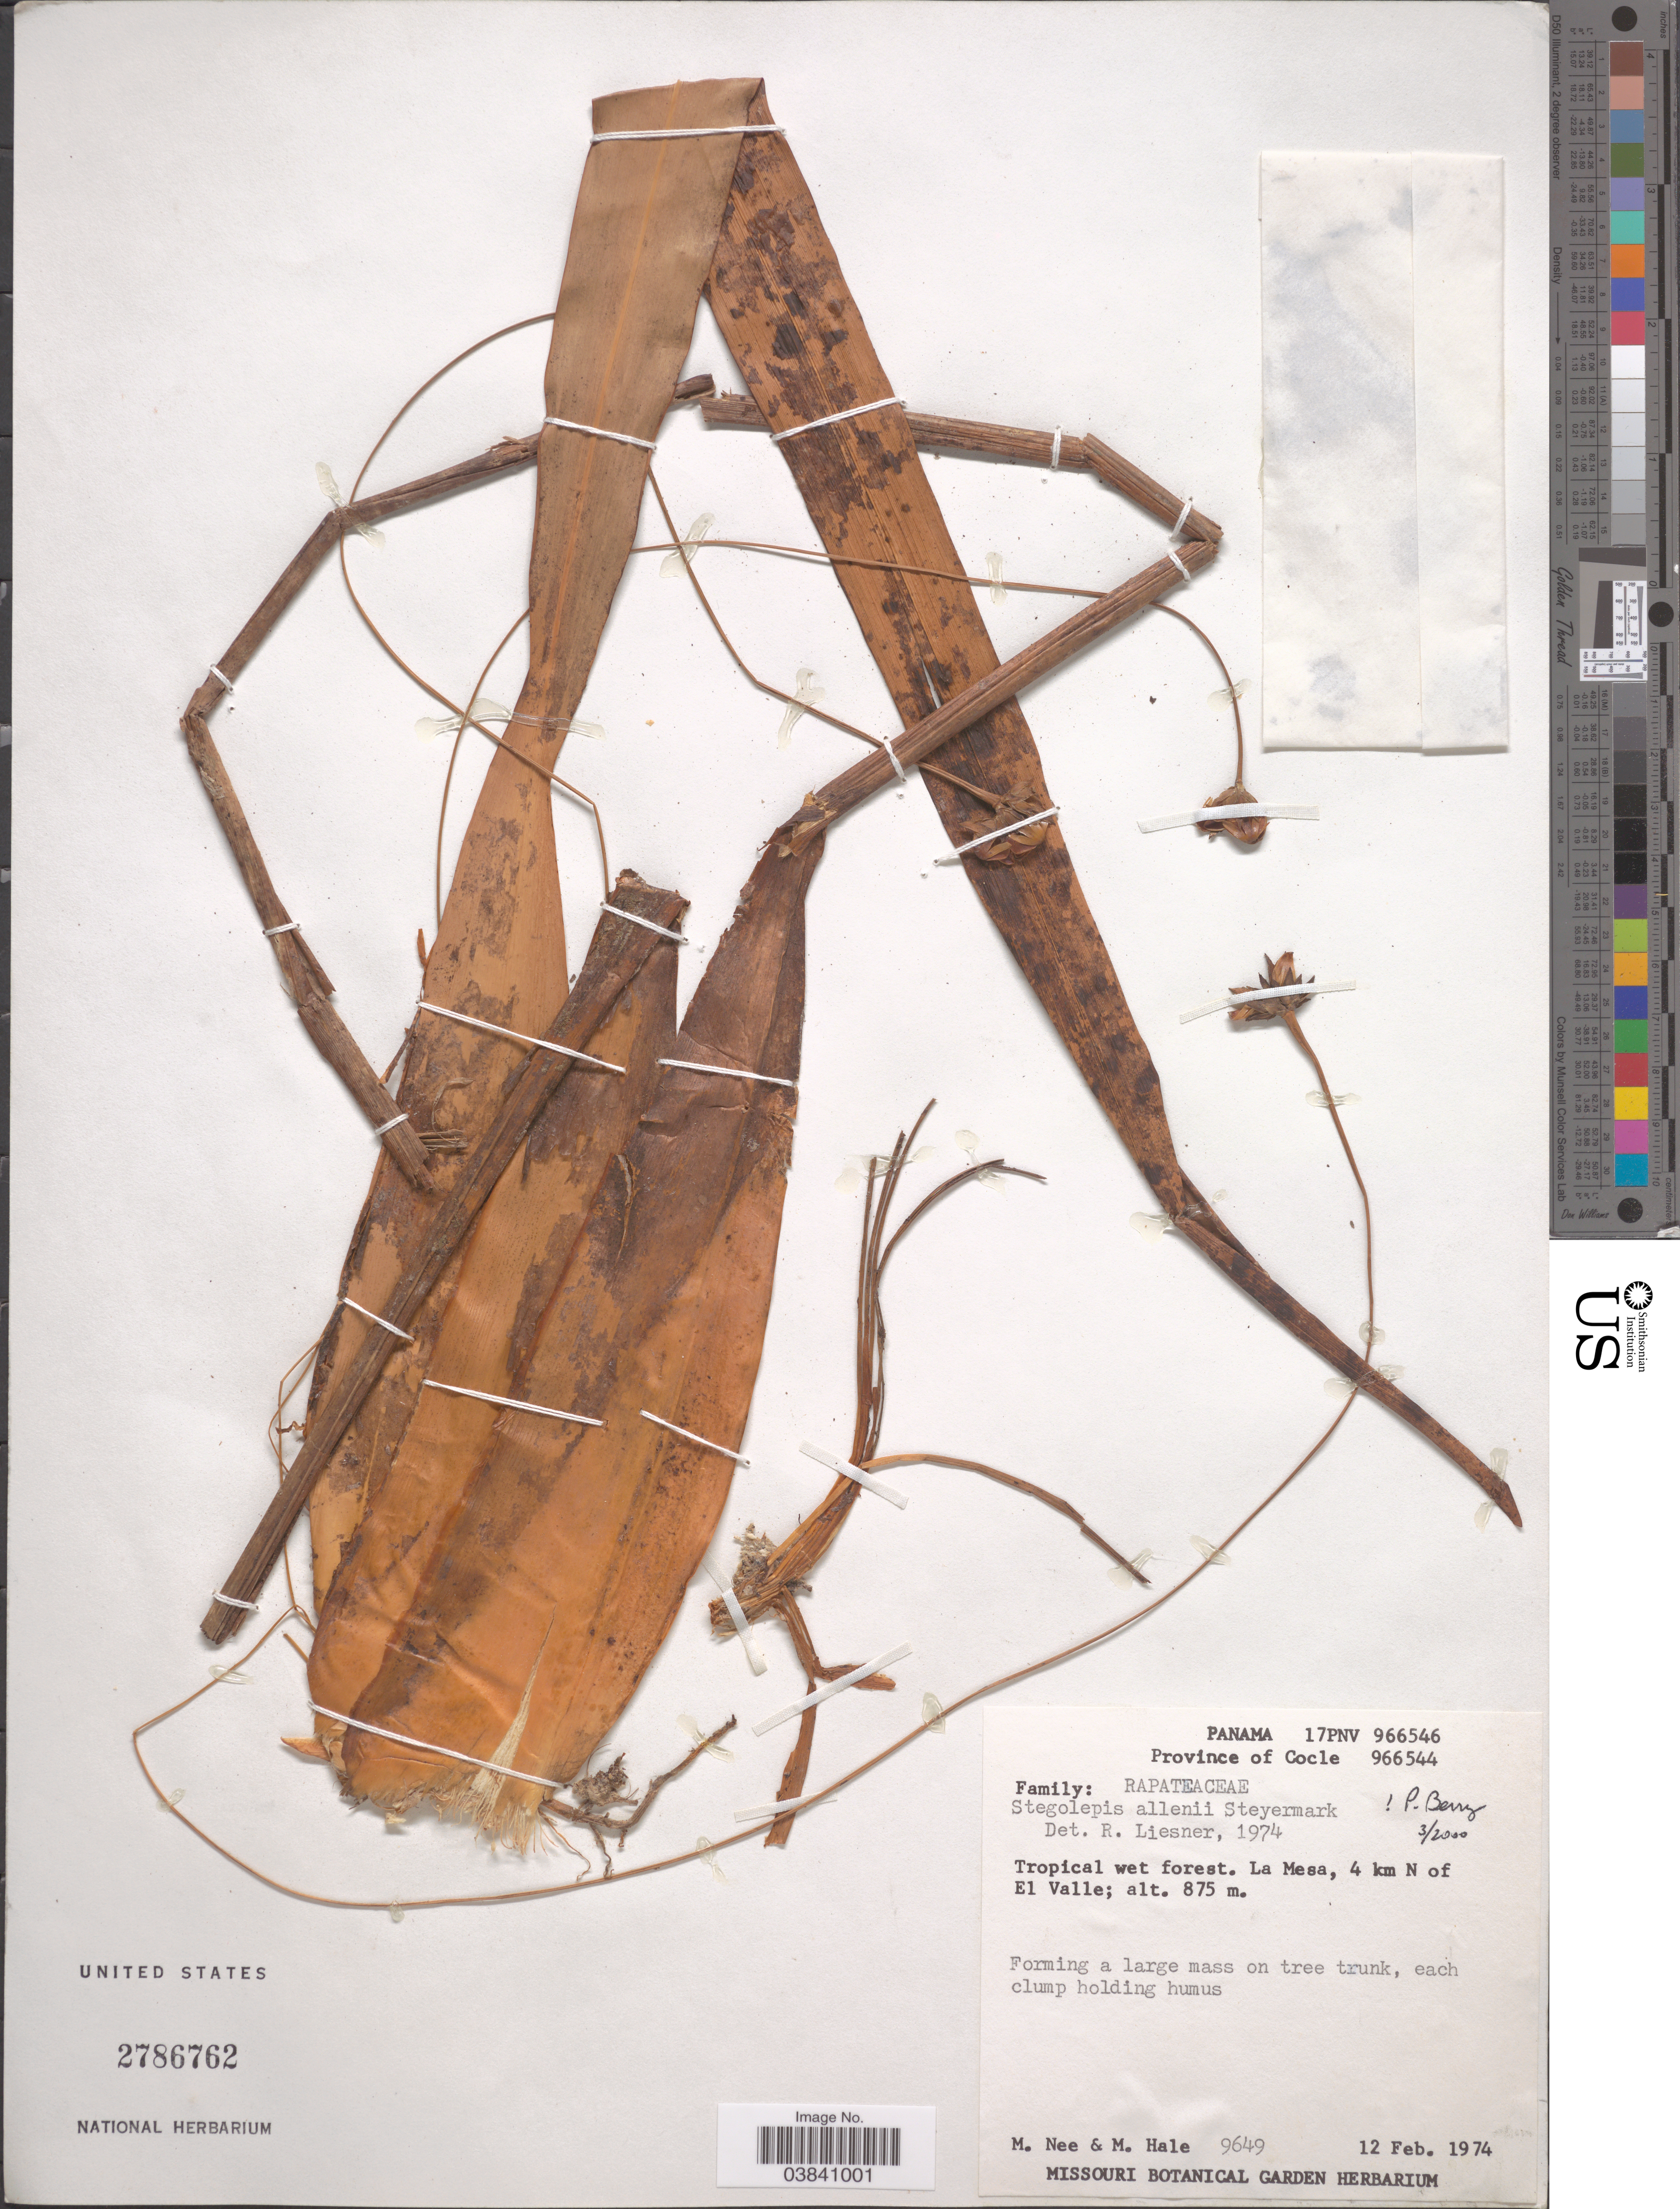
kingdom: Plantae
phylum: Tracheophyta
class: Liliopsida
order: Poales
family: Rapateaceae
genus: Epidryos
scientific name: Epidryos allenii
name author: (Steyerm.) Maguire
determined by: Strong, Mark T., (BOT), Smithsonian Institution - National Museum of Natural History (UNITED STATES)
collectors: M. Nee & M. Hale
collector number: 9649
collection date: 1974-02-12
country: Panama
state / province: Cocle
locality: La Mesa, 4 km N of El Valle.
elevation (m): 875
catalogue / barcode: US 2786762